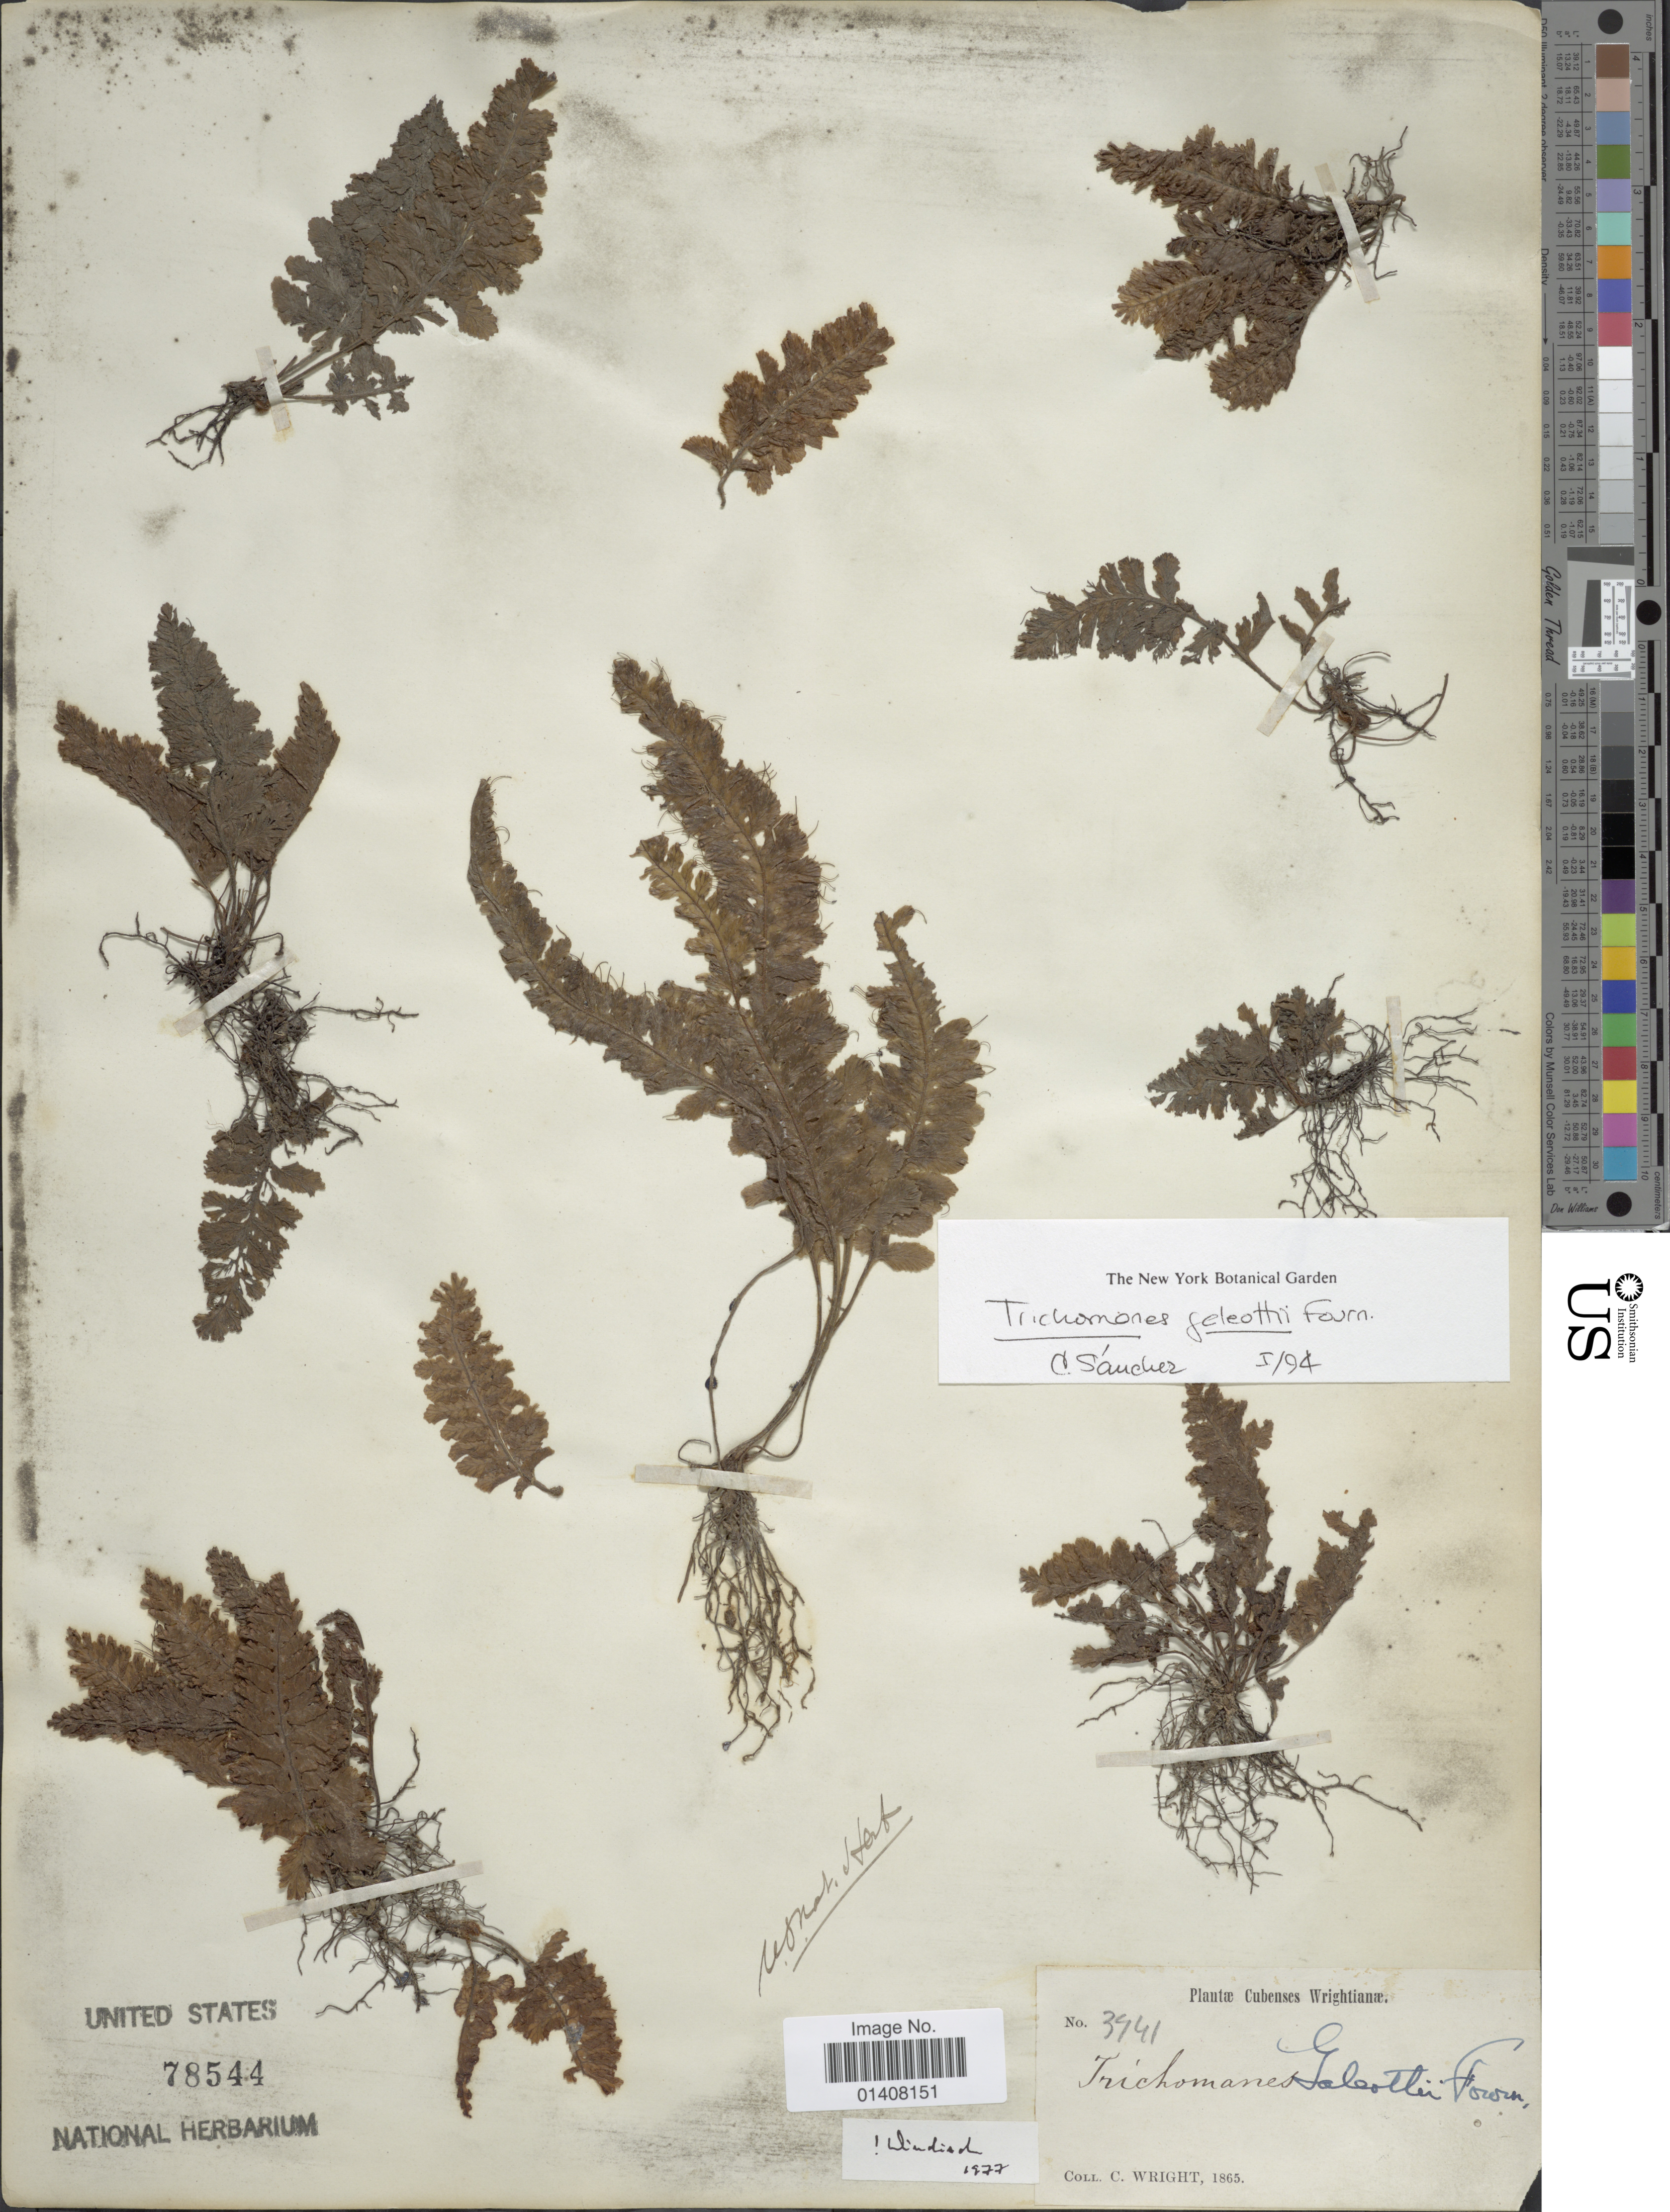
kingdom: Plantae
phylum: Tracheophyta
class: Polypodiopsida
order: Hymenophyllales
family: Hymenophyllaceae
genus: Trichomanes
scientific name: Trichomanes galeottii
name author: E. Fourn.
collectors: C. Wright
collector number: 3941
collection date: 1865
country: Cuba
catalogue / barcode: US 78544